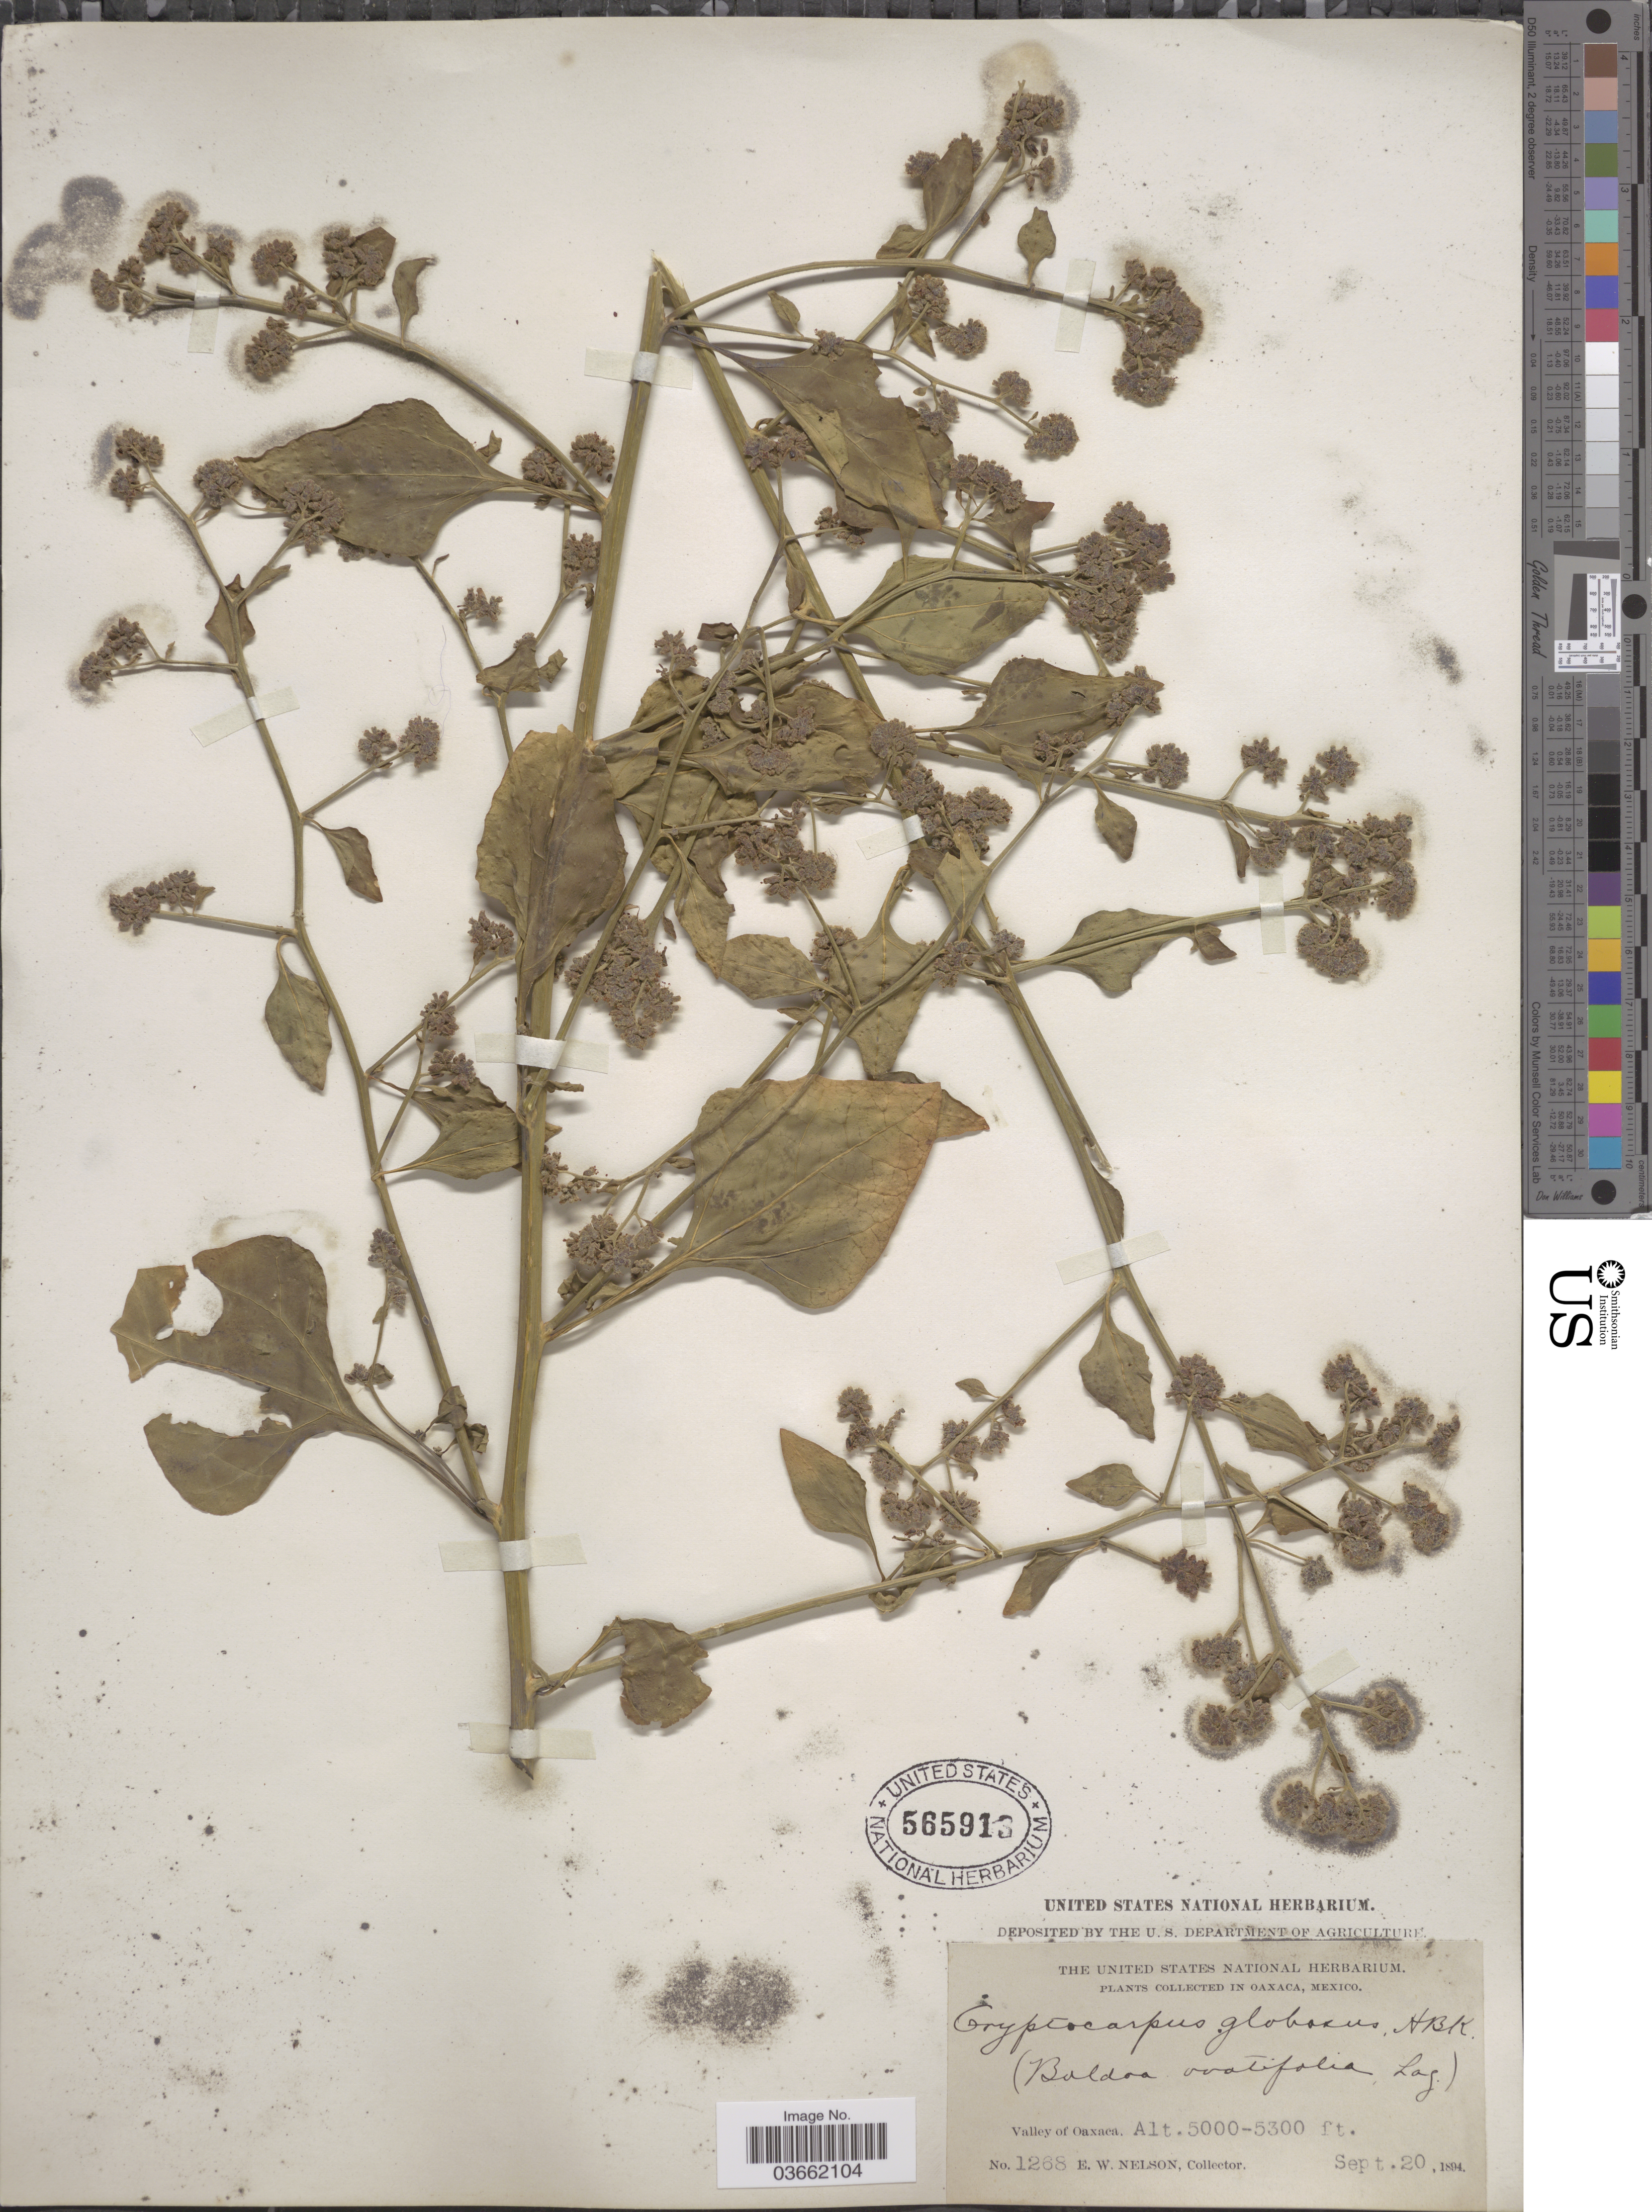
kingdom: Plantae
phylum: Tracheophyta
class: Magnoliopsida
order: Caryophyllales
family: Nyctaginaceae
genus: Salpianthus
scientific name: Salpianthus purpurascens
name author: (Cav. ex Lag.) Hook. & Arn.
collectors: E. W. Nelson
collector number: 1268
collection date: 1894-09-20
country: Mexico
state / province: Oaxaca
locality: Valley of Oaxaca.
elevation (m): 1524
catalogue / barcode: US 565913